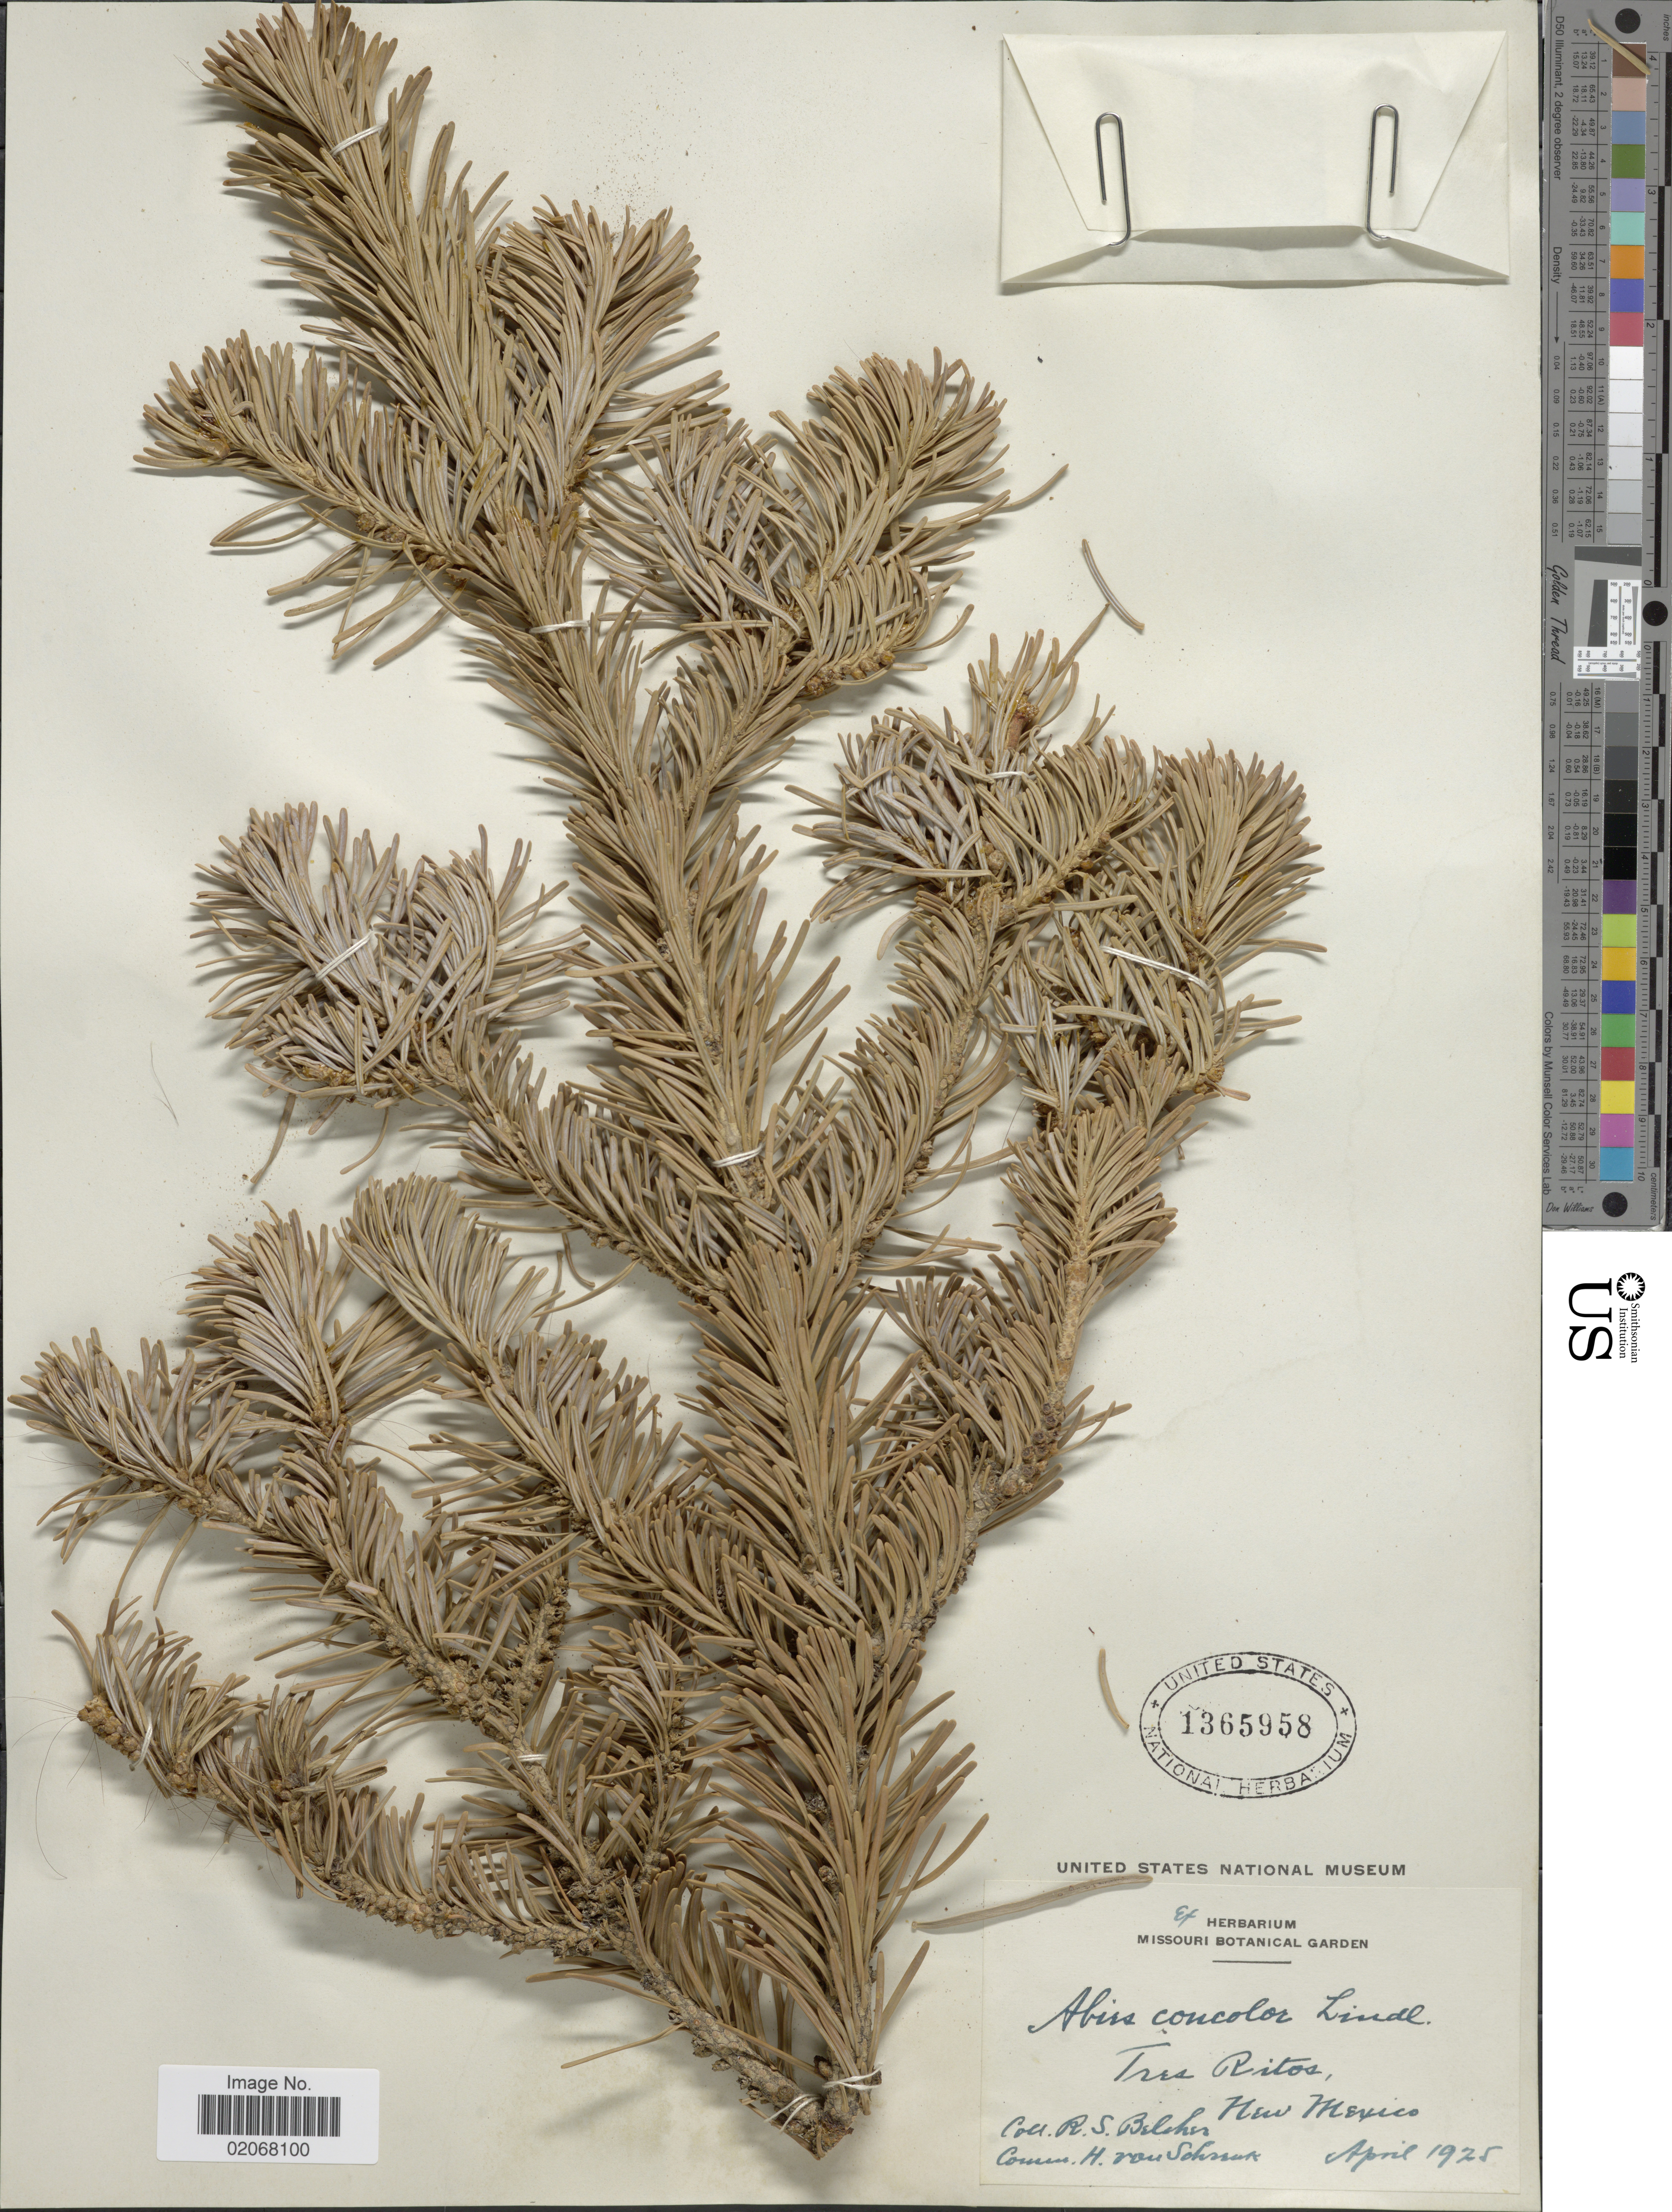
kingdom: Plantae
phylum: Tracheophyta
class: Pinopsida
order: Pinales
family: Pinaceae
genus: Abies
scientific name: Abies concolor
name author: (Gordon & Glend.) Lindl. ex Hildebr.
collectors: R. Belcher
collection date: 1925-04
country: United States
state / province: New Mexico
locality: Tres Ritos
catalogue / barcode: US 1365958